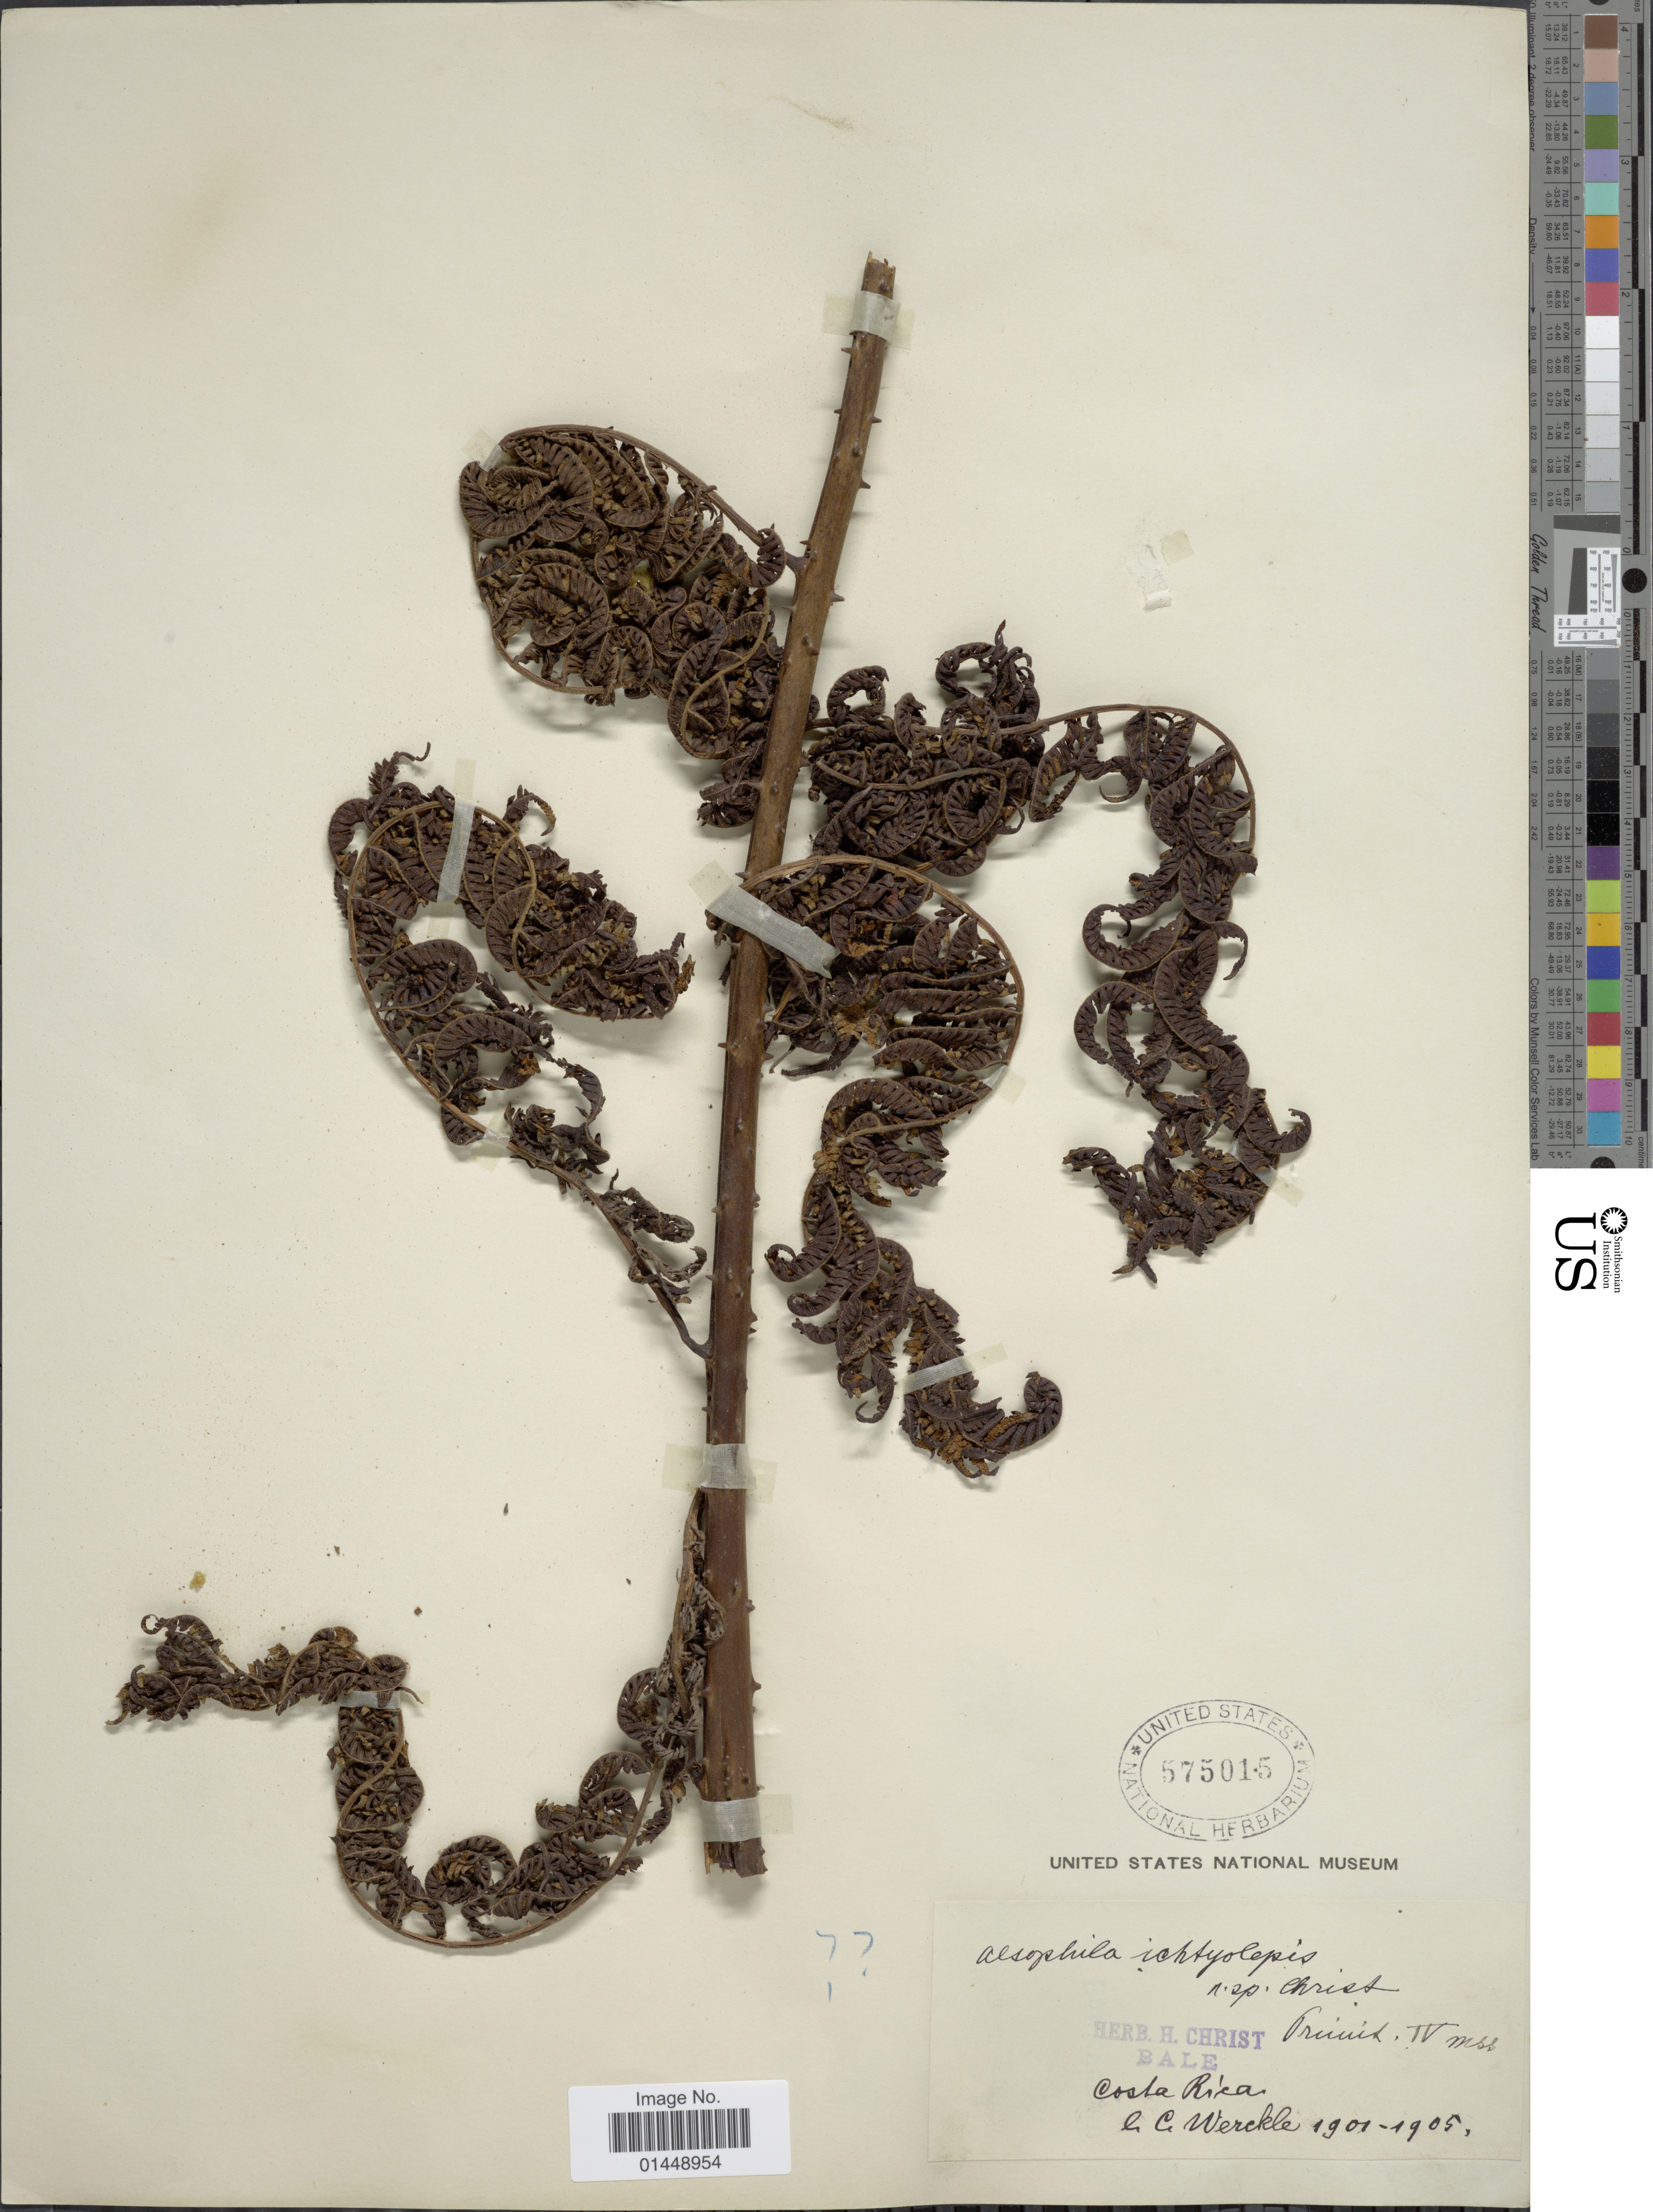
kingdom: Plantae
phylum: Tracheophyta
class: Polypodiopsida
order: Cyatheales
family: Cyatheaceae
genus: Cyathea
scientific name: Cyathea microdonta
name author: (Desv.) Domin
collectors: C. C Wercklé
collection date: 1901/1905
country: Costa Rica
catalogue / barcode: US 575015